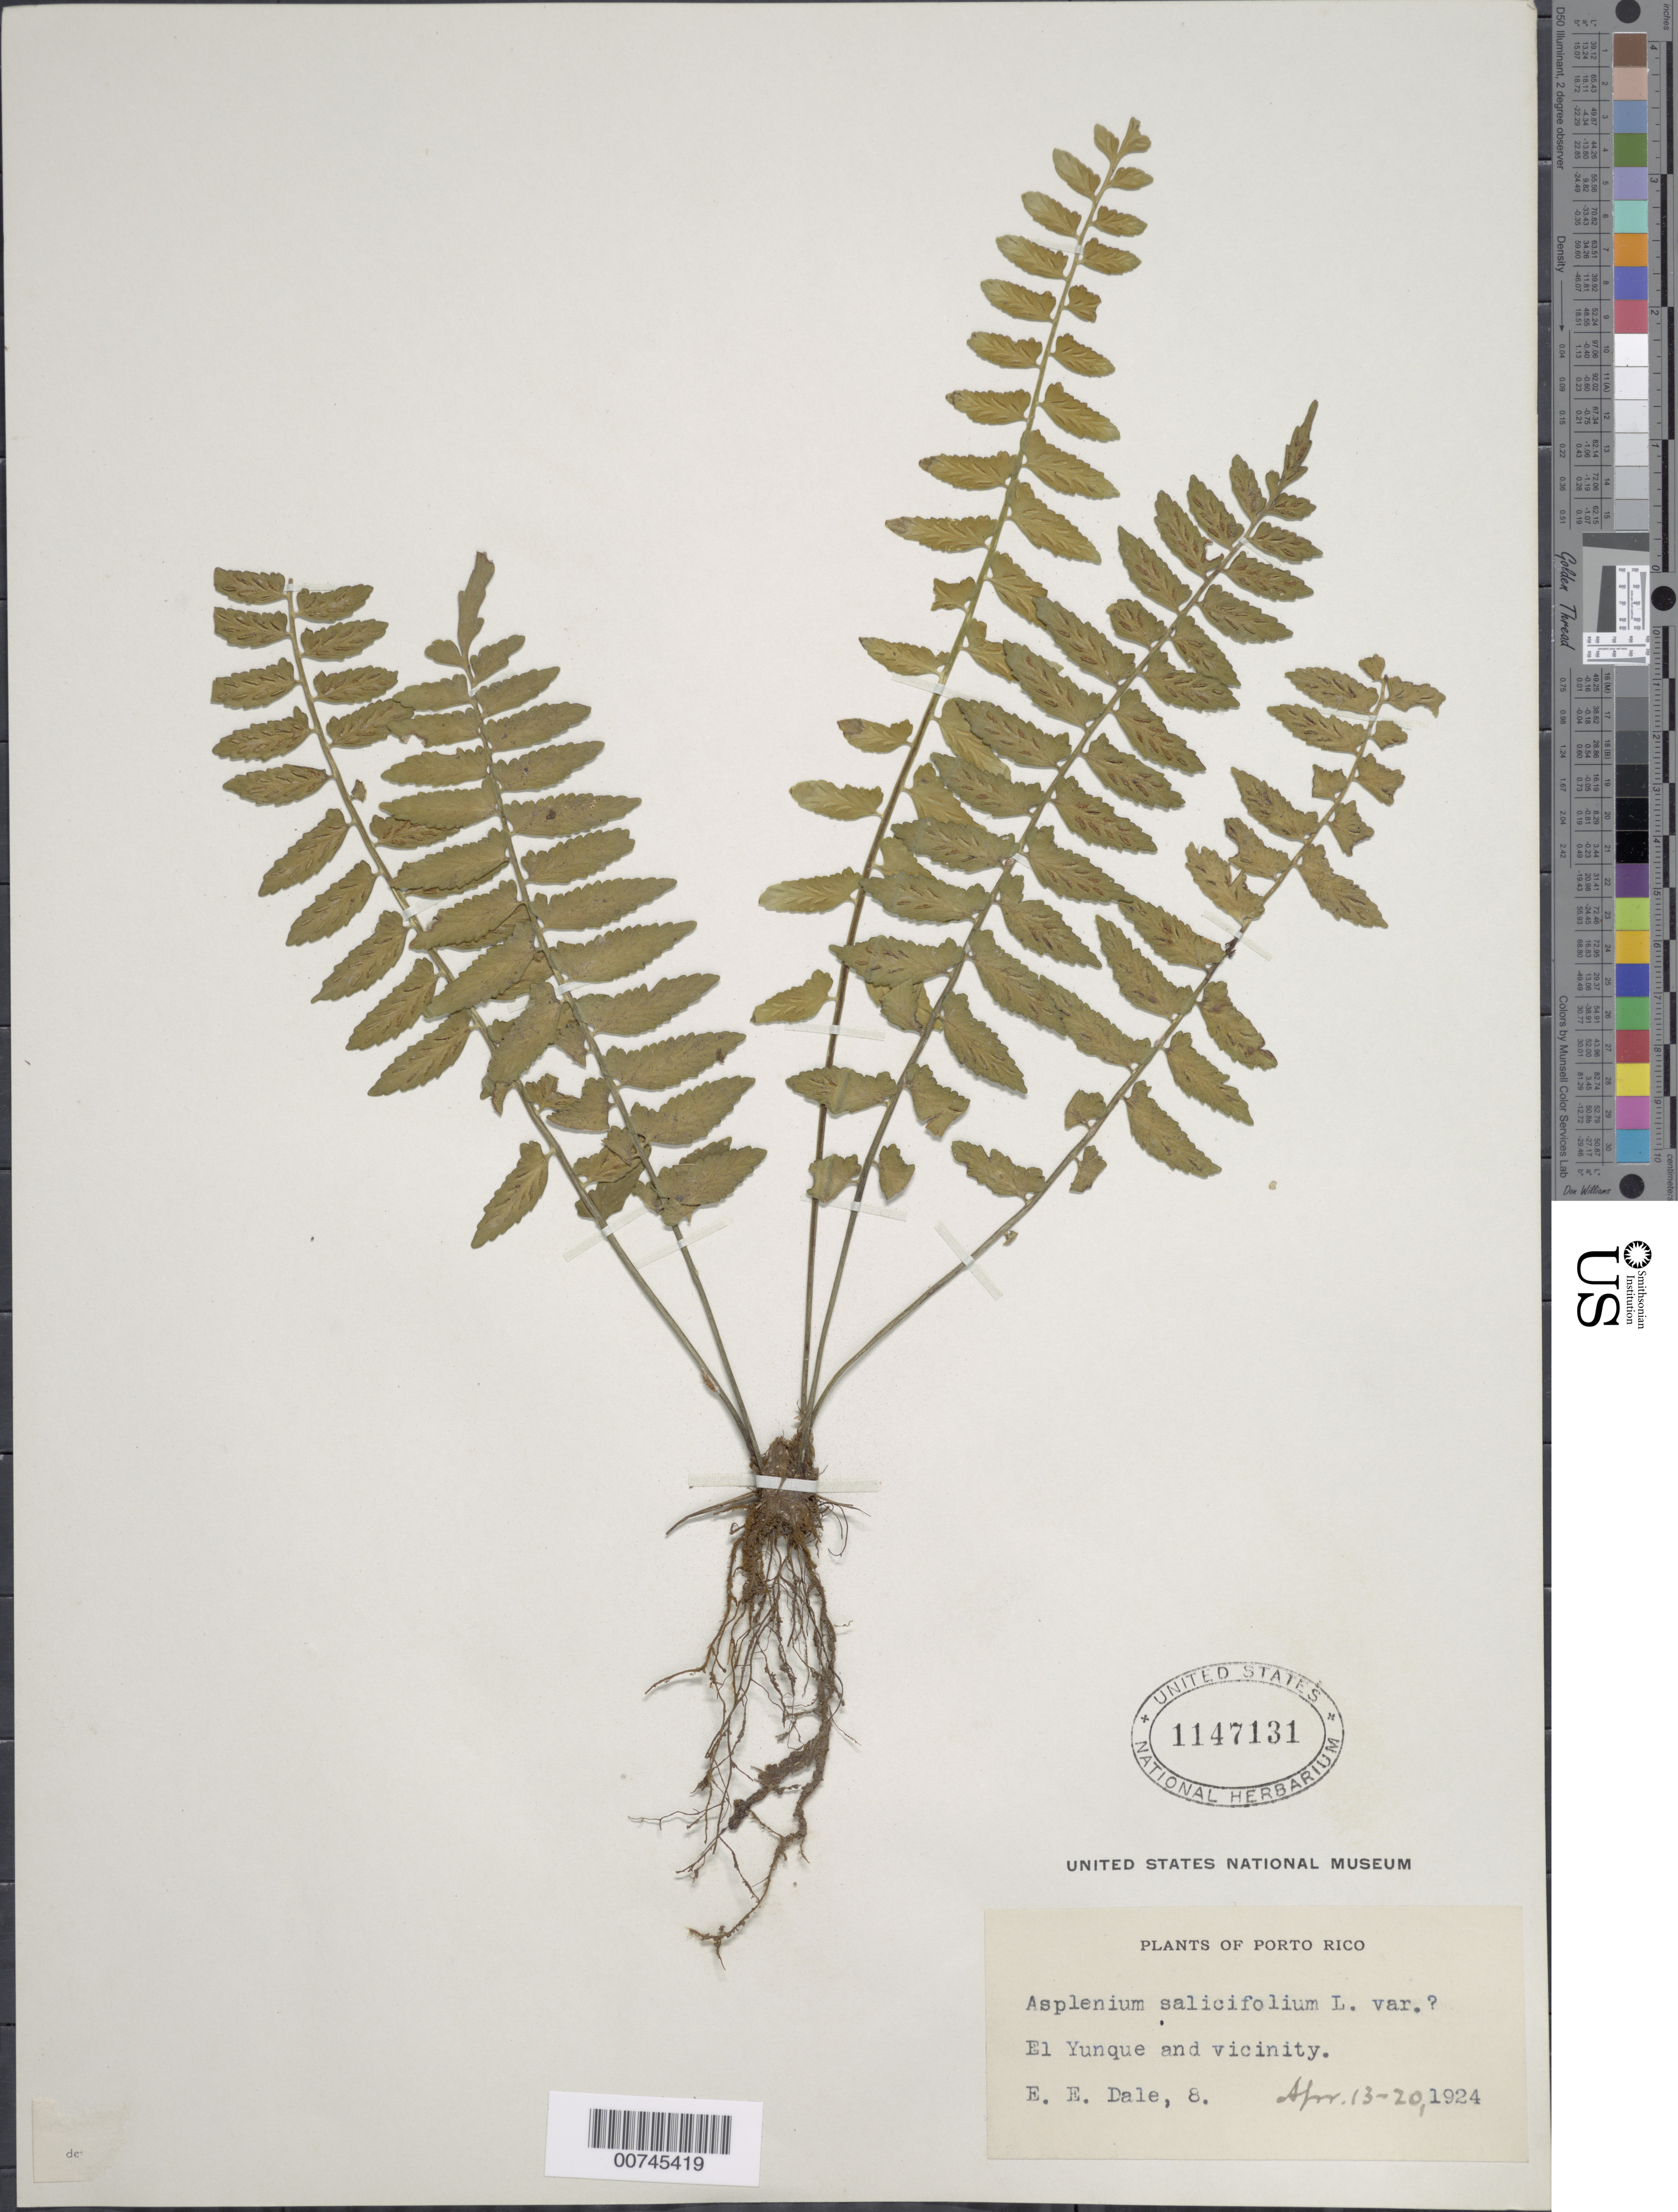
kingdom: Plantae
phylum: Tracheophyta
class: Polypodiopsida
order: Polypodiales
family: Aspleniaceae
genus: Asplenium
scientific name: Asplenium auriculatum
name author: Sw.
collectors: E. Dale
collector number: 8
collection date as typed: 13 Apr 1924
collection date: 1924-04-13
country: Puerto Rico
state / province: Río Grande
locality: El Yunque and vicinity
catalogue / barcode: US 1147131